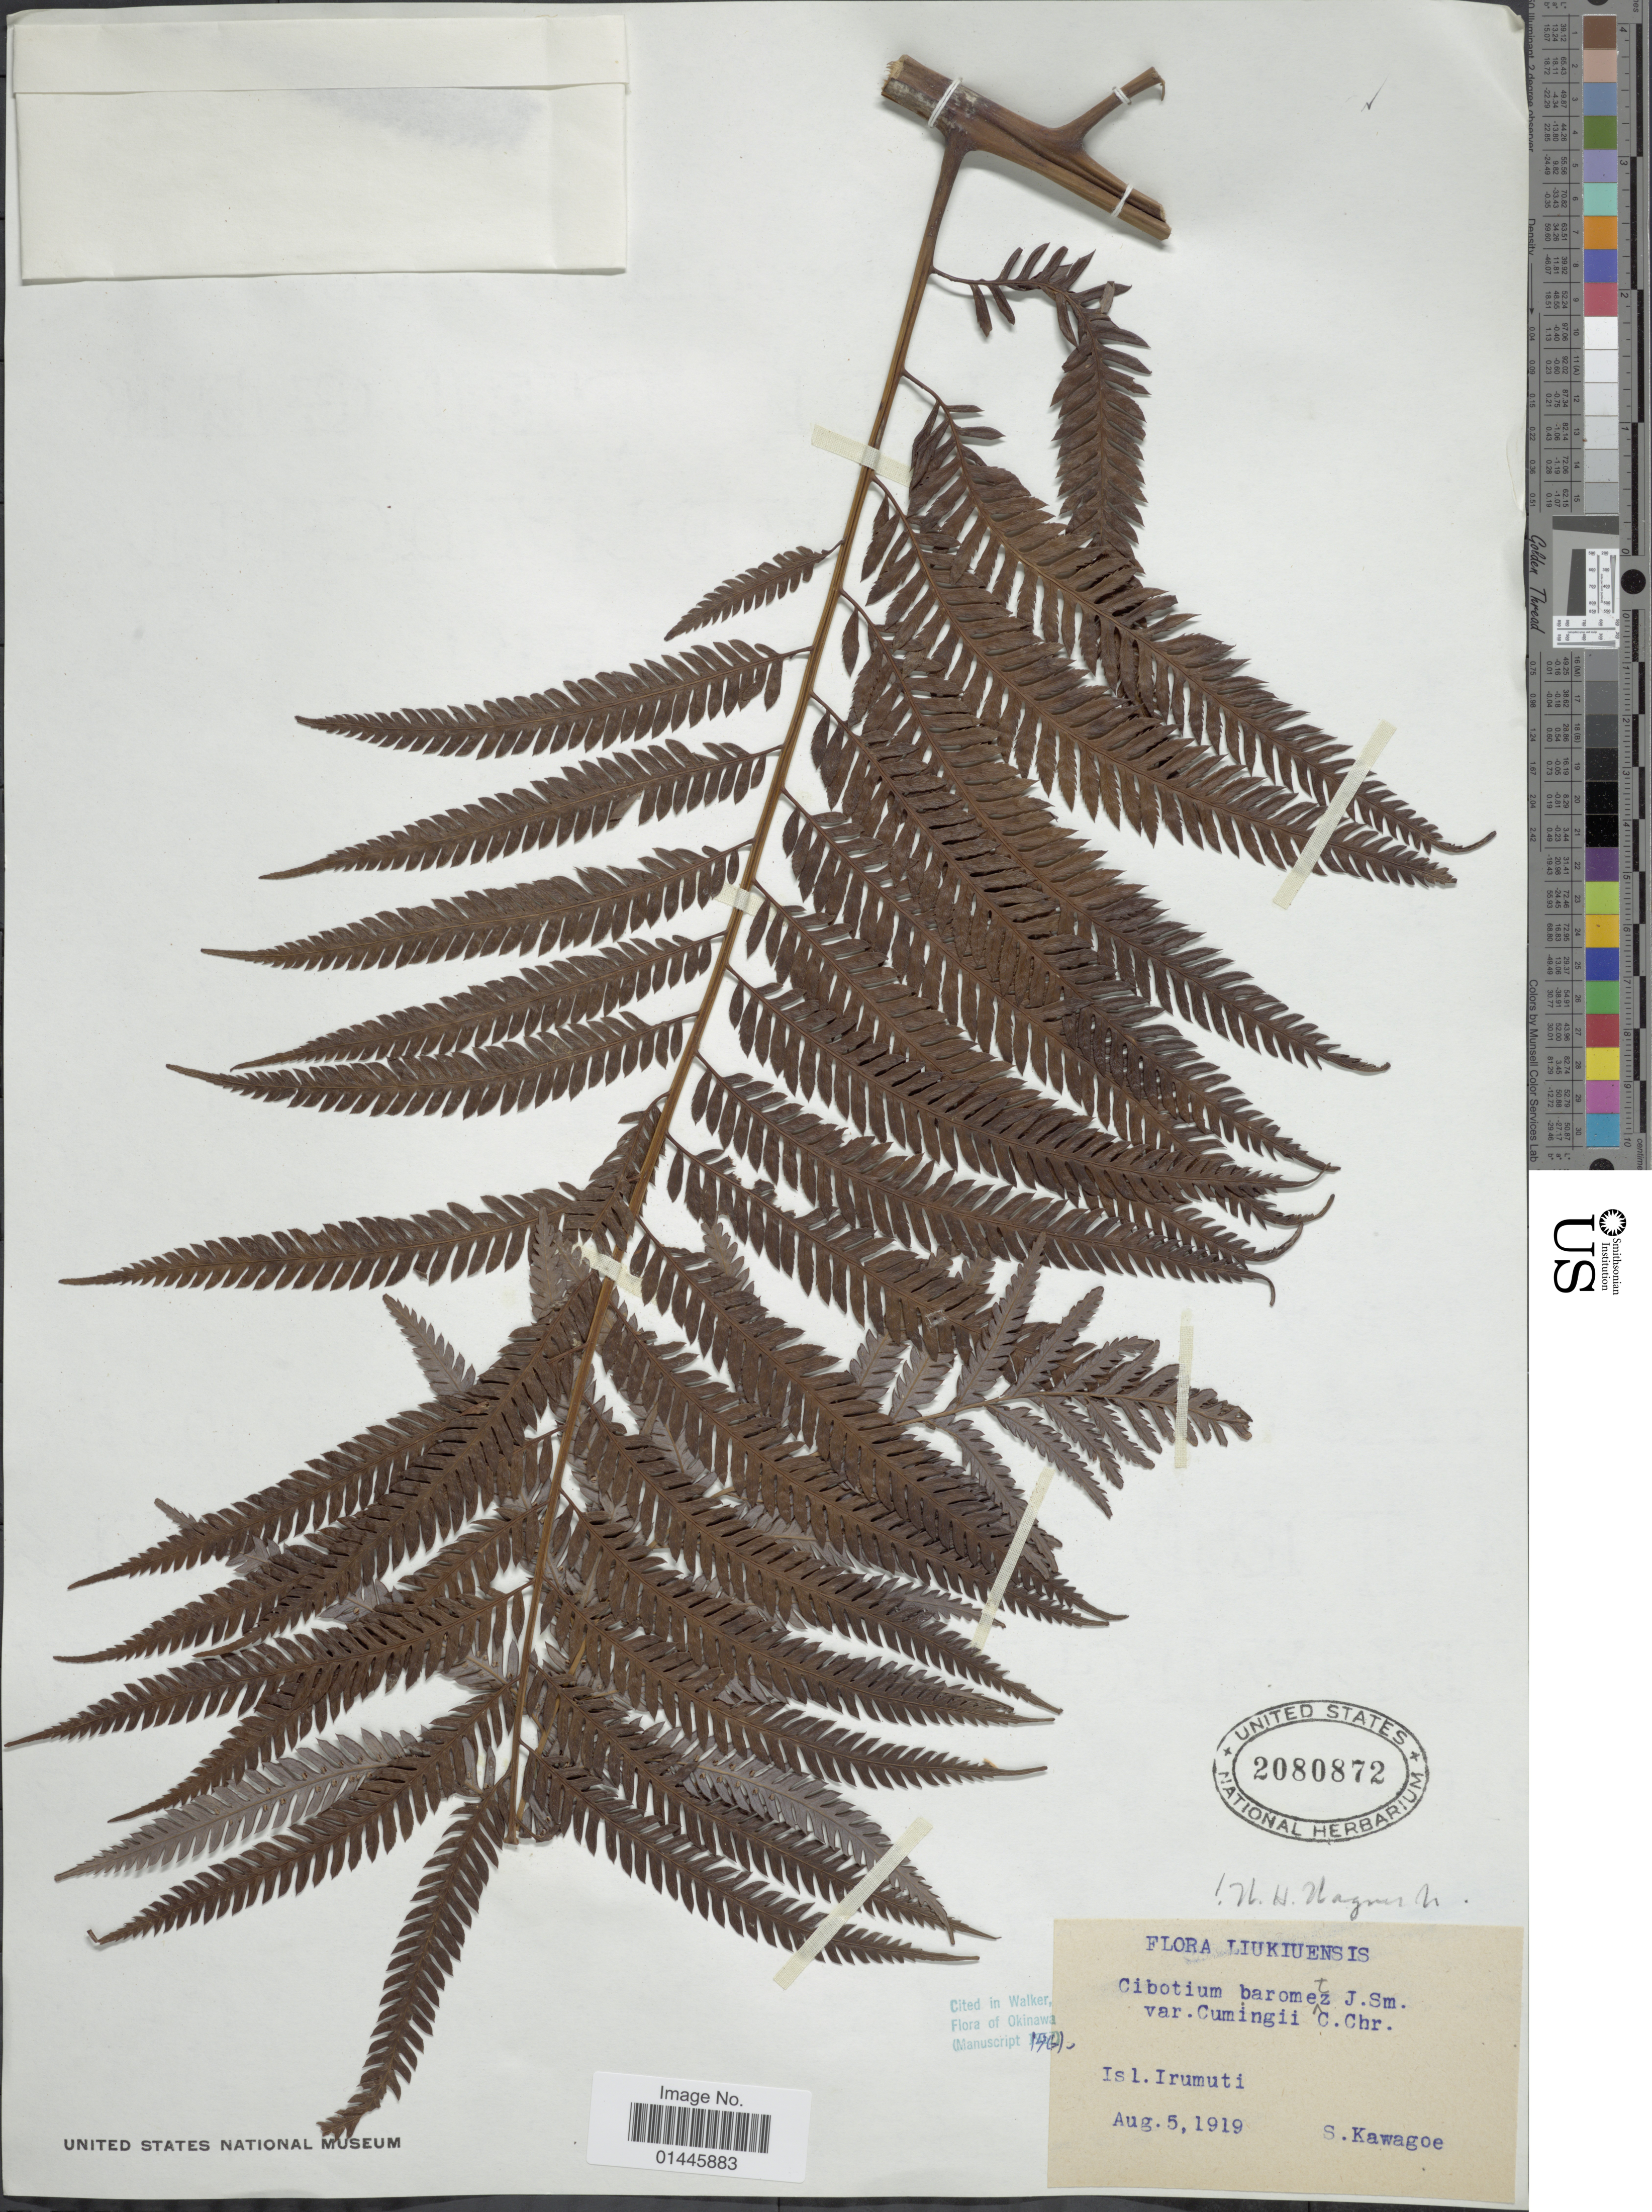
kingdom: Plantae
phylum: Tracheophyta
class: Polypodiopsida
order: Cyatheales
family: Cibotiaceae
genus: Cibotium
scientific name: Cibotium barometz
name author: (L.) J. Sm.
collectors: S. Kawagoe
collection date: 1919-08-05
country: Japan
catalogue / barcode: US 2080872